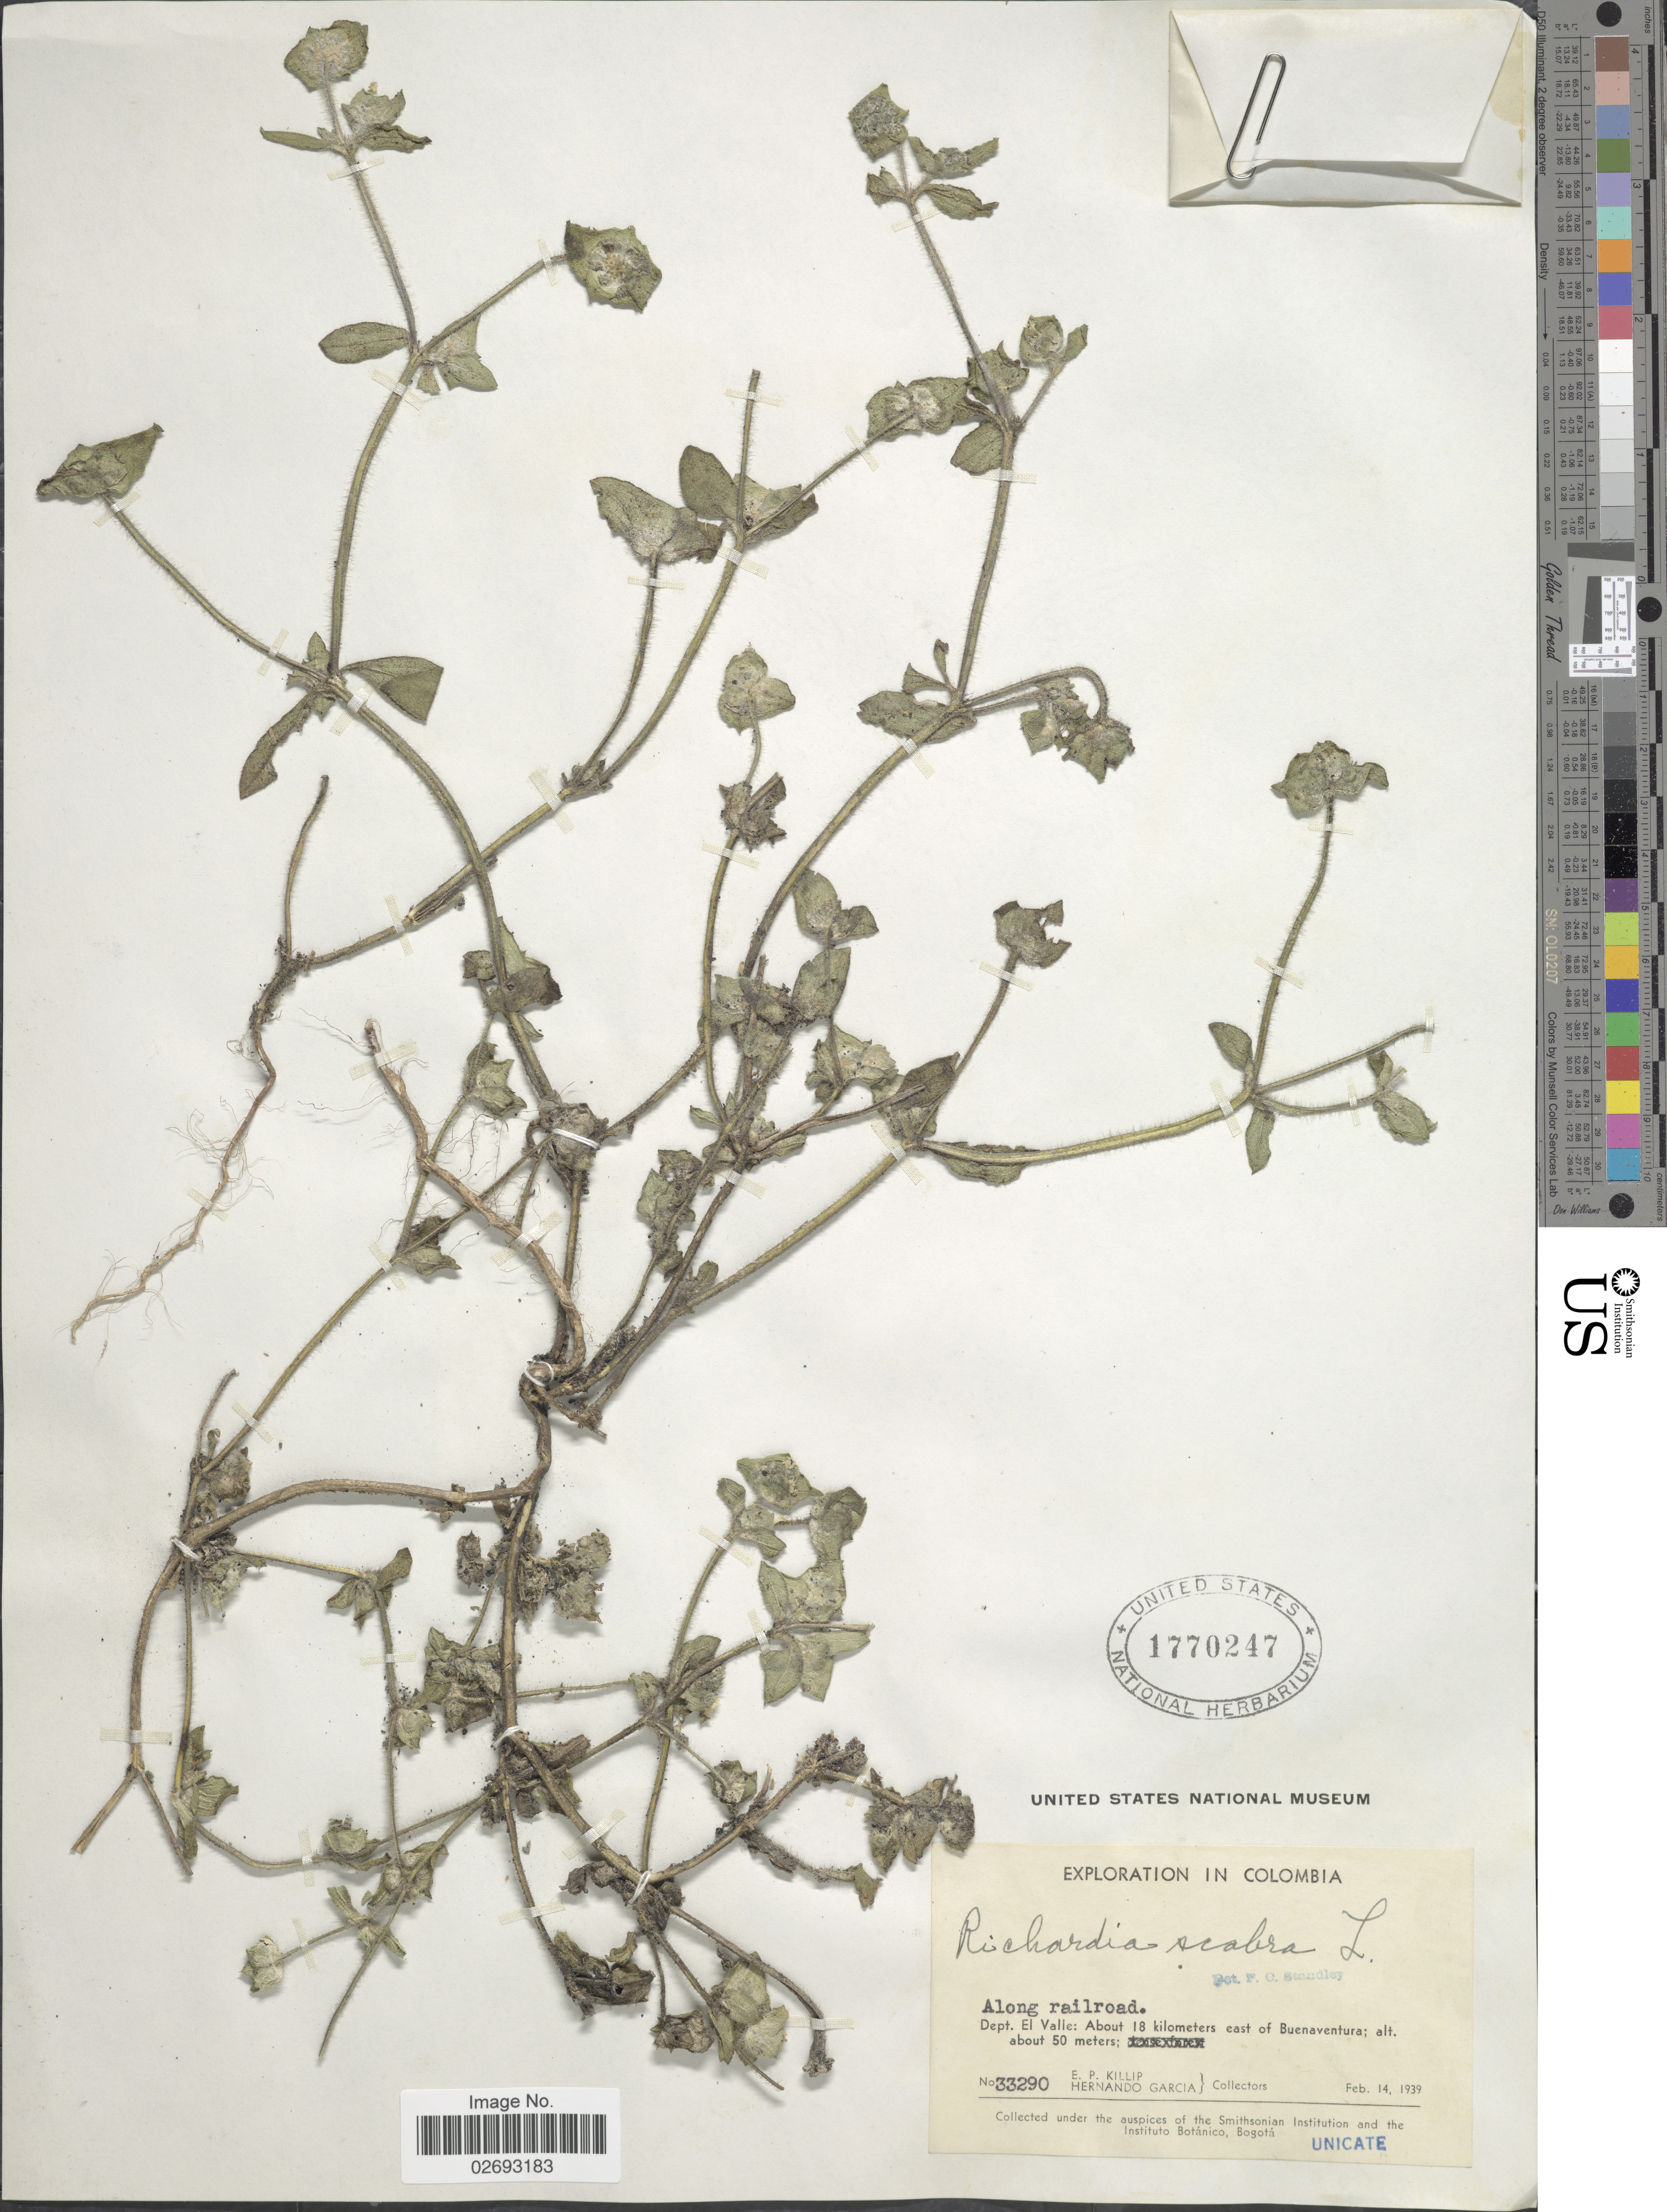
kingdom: Plantae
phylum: Tracheophyta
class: Magnoliopsida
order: Gentianales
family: Rubiaceae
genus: Richardia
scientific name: Richardia scabra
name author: L.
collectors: E. P. Killip & H. Garcia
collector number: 33290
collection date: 1939-02-14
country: Colombia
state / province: Valle del Cauca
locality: Along railroad. Dept. El Valle: About 18 kilometers east of Buenaventura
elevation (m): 50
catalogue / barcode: US 1770247